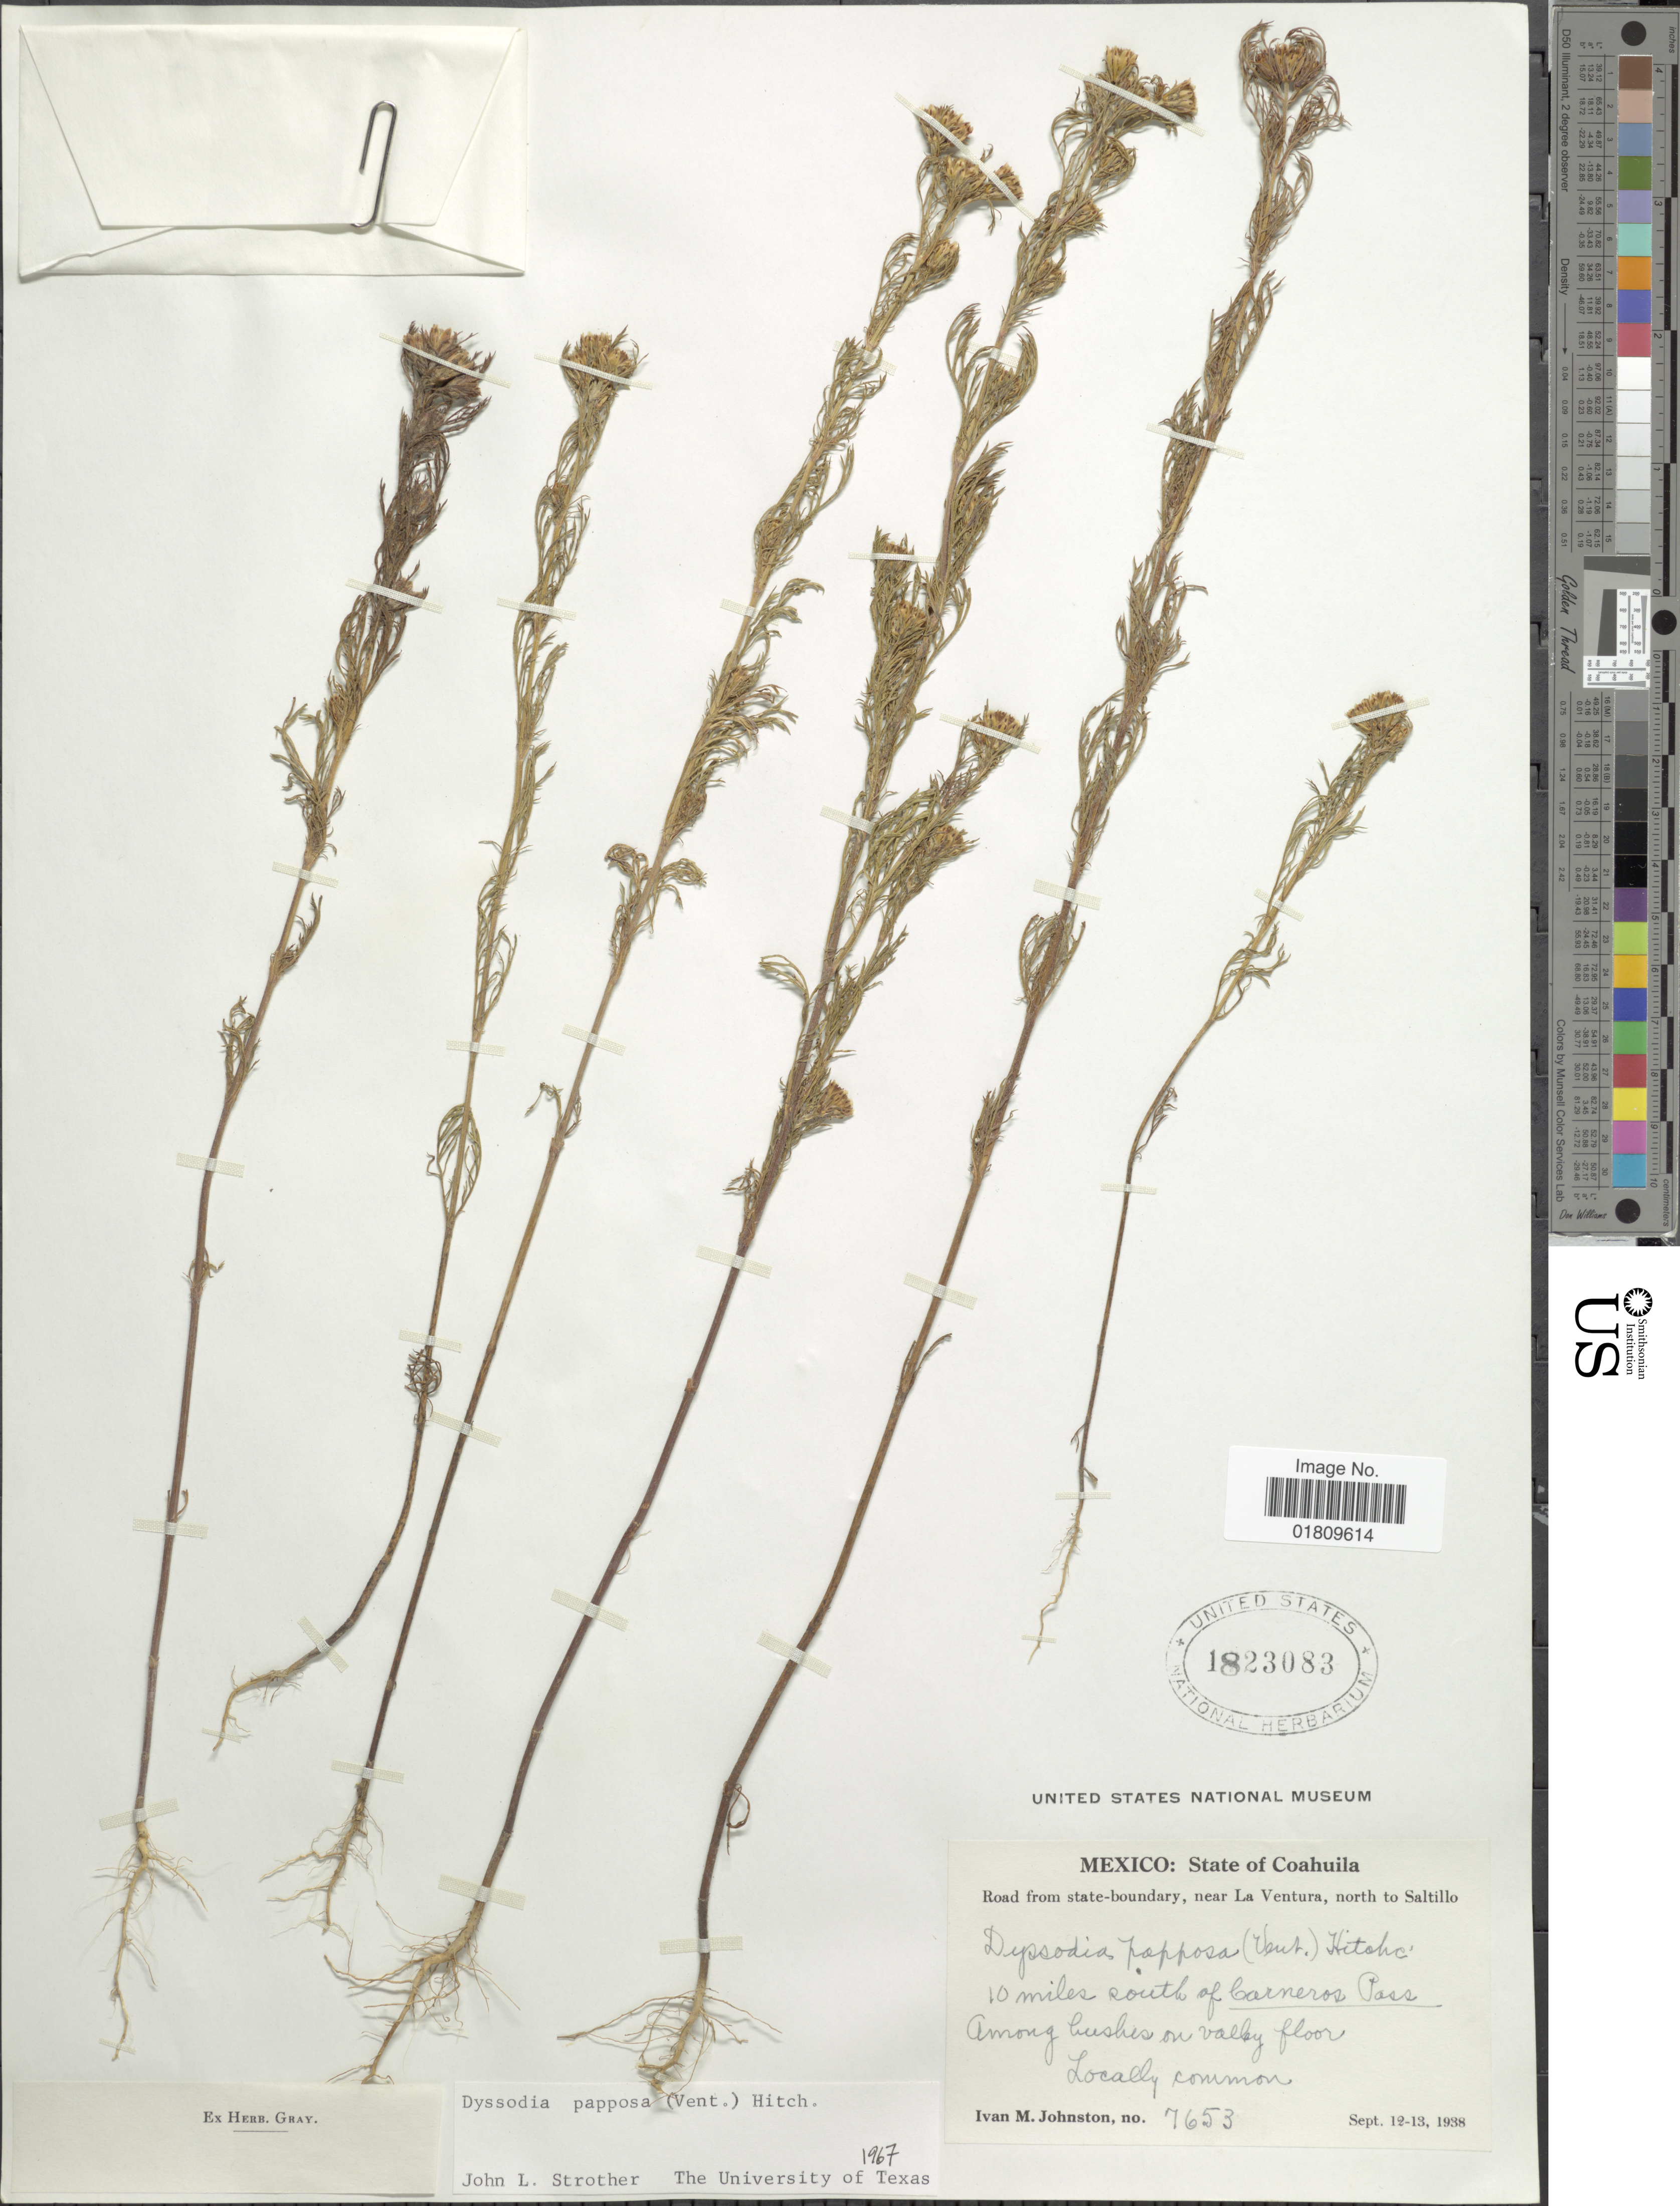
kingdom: Plantae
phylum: Tracheophyta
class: Magnoliopsida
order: Asterales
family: Asteraceae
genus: Dyssodia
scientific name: Dyssodia papposa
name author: (Vent.) Hitchc.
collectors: I.M. Johnston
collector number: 7653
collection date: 1938-09-12/1938-09-13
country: Mexico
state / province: Coahuila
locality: Road from state-boundary, near La Ventura, north to Saltillo, 10 miles south of Carneros Pass among bushes on valley floor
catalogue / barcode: US 1823083